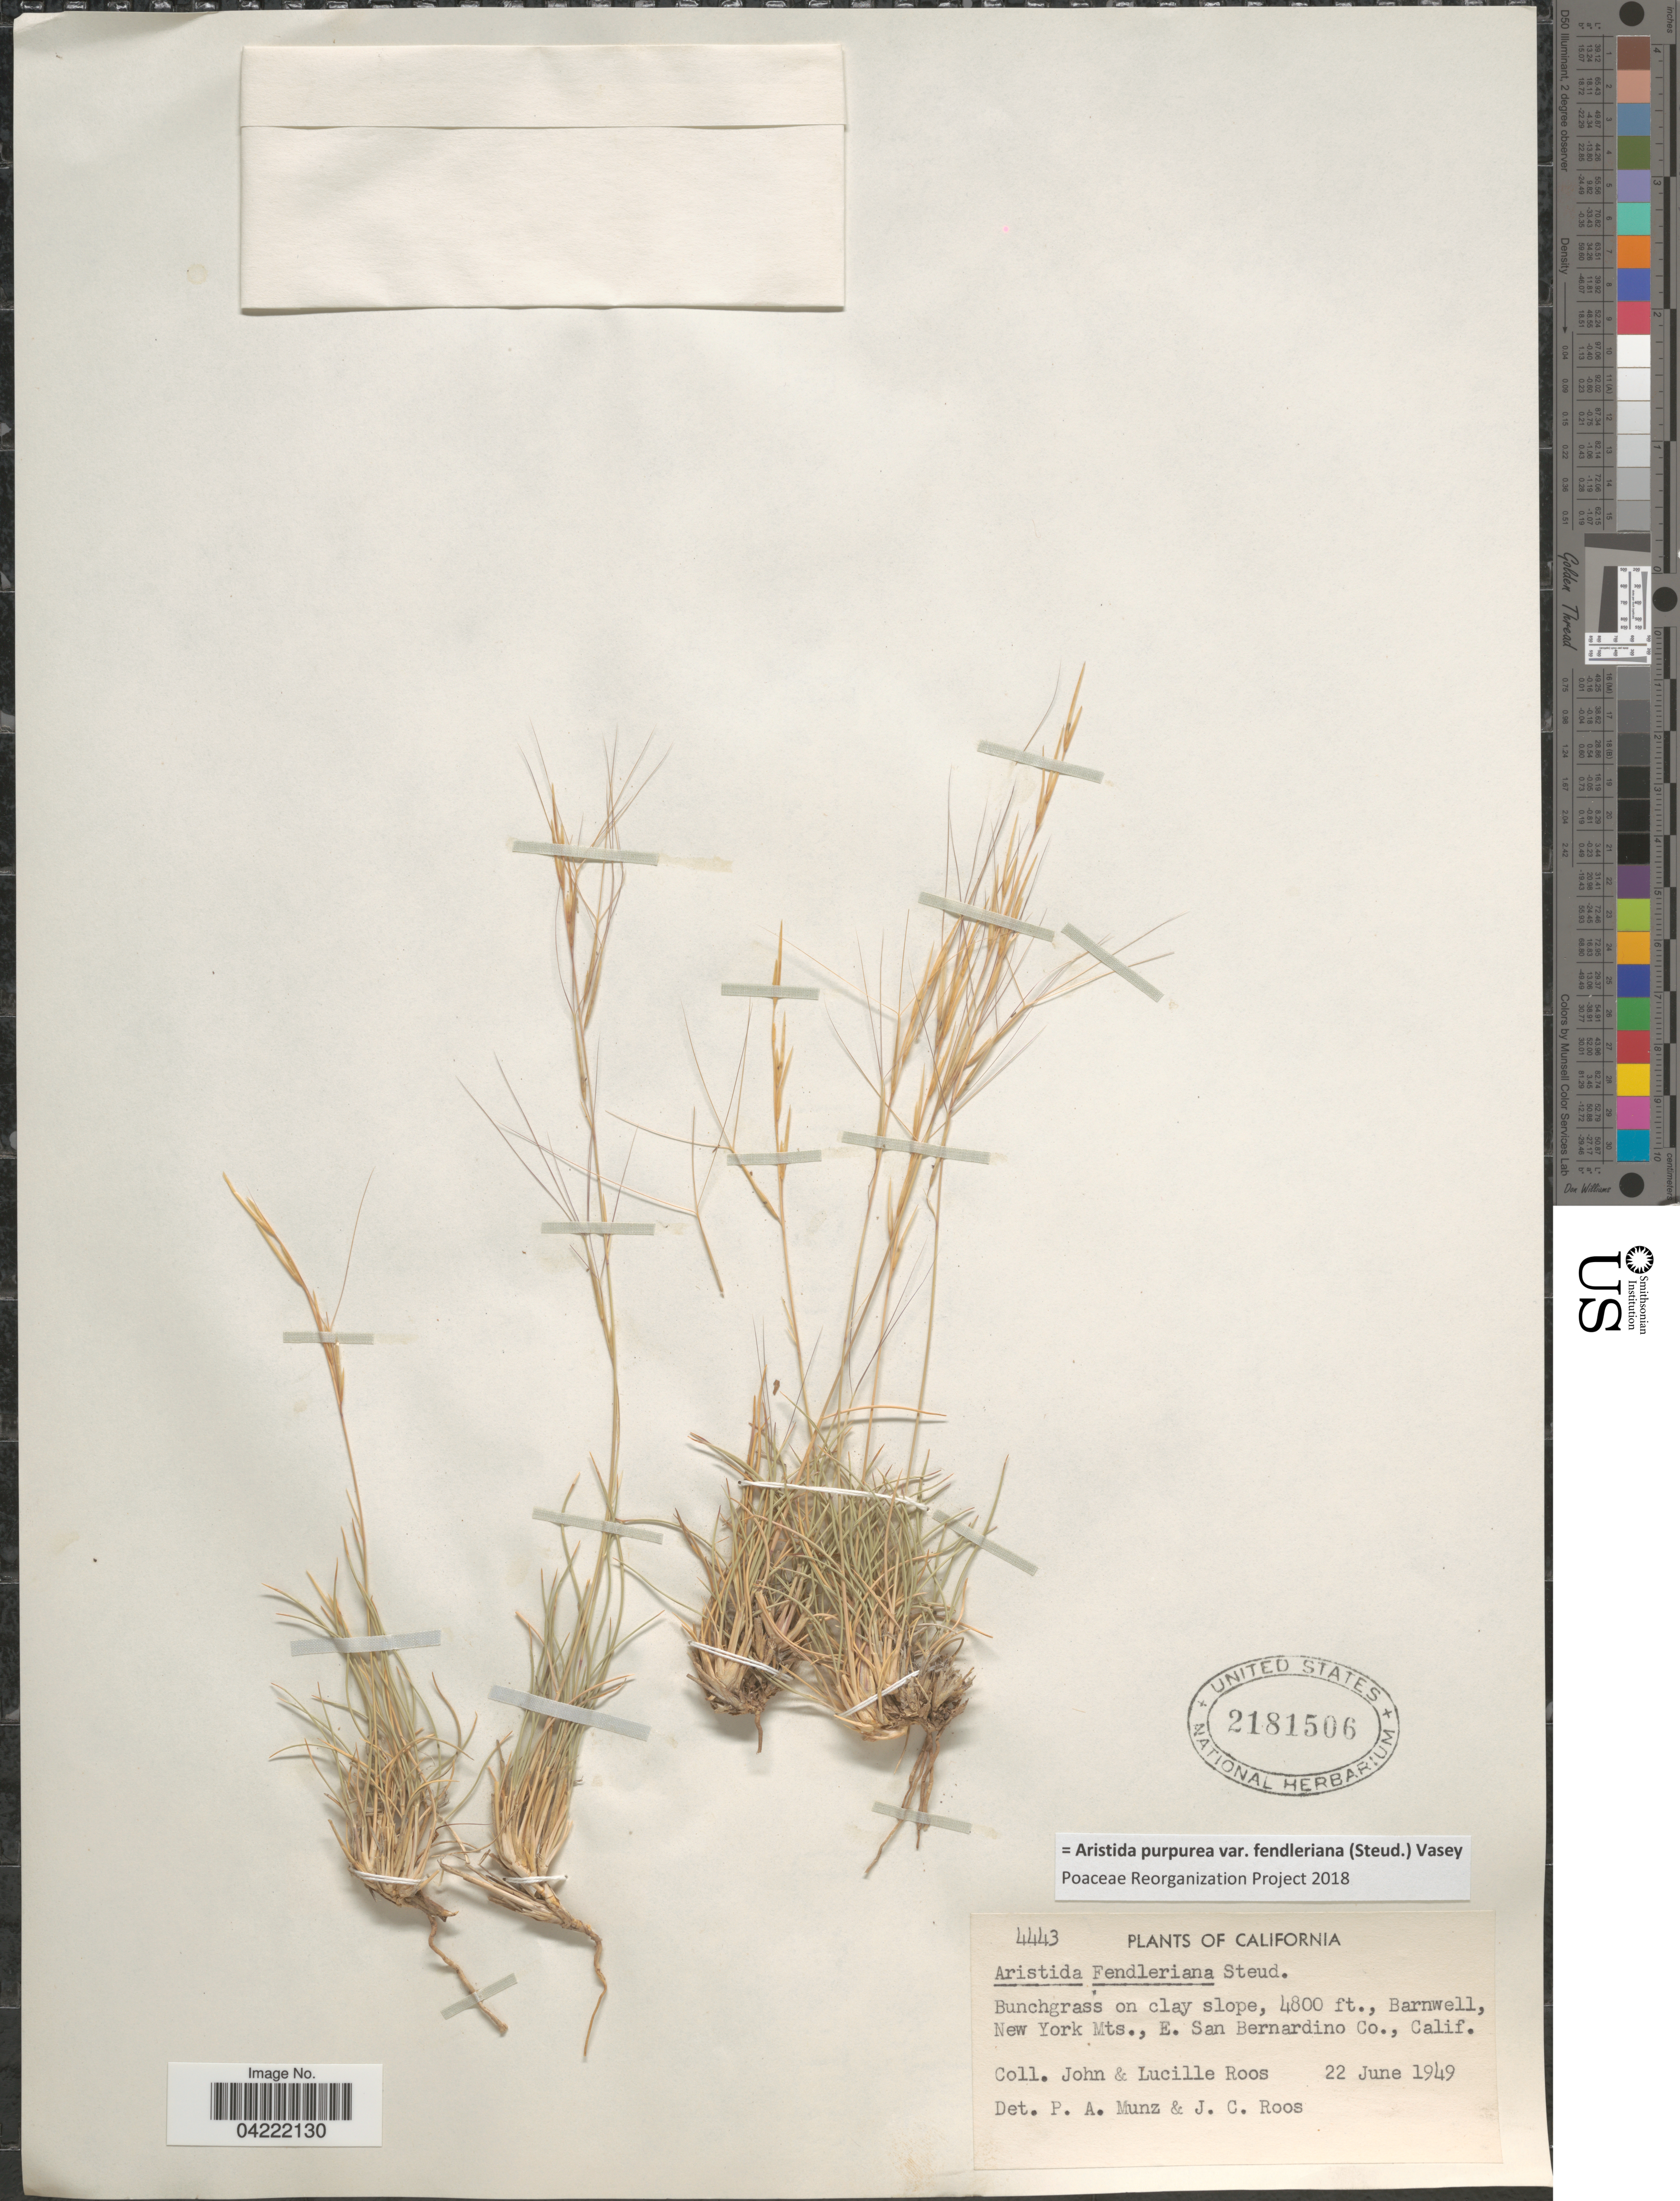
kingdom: Plantae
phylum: Tracheophyta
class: Liliopsida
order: Poales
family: Poaceae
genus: Aristida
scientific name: Aristida purpurea var. fendleriana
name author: (Steud.) Vasey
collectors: J. C. Roos & L. Roos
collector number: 4443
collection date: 1949-06-22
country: United States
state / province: California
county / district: San Bernardino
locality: Bunchgrass on clay slope, Barnwell, New York Mts., E. San Bernardino Co.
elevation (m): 1463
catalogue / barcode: US 2181506